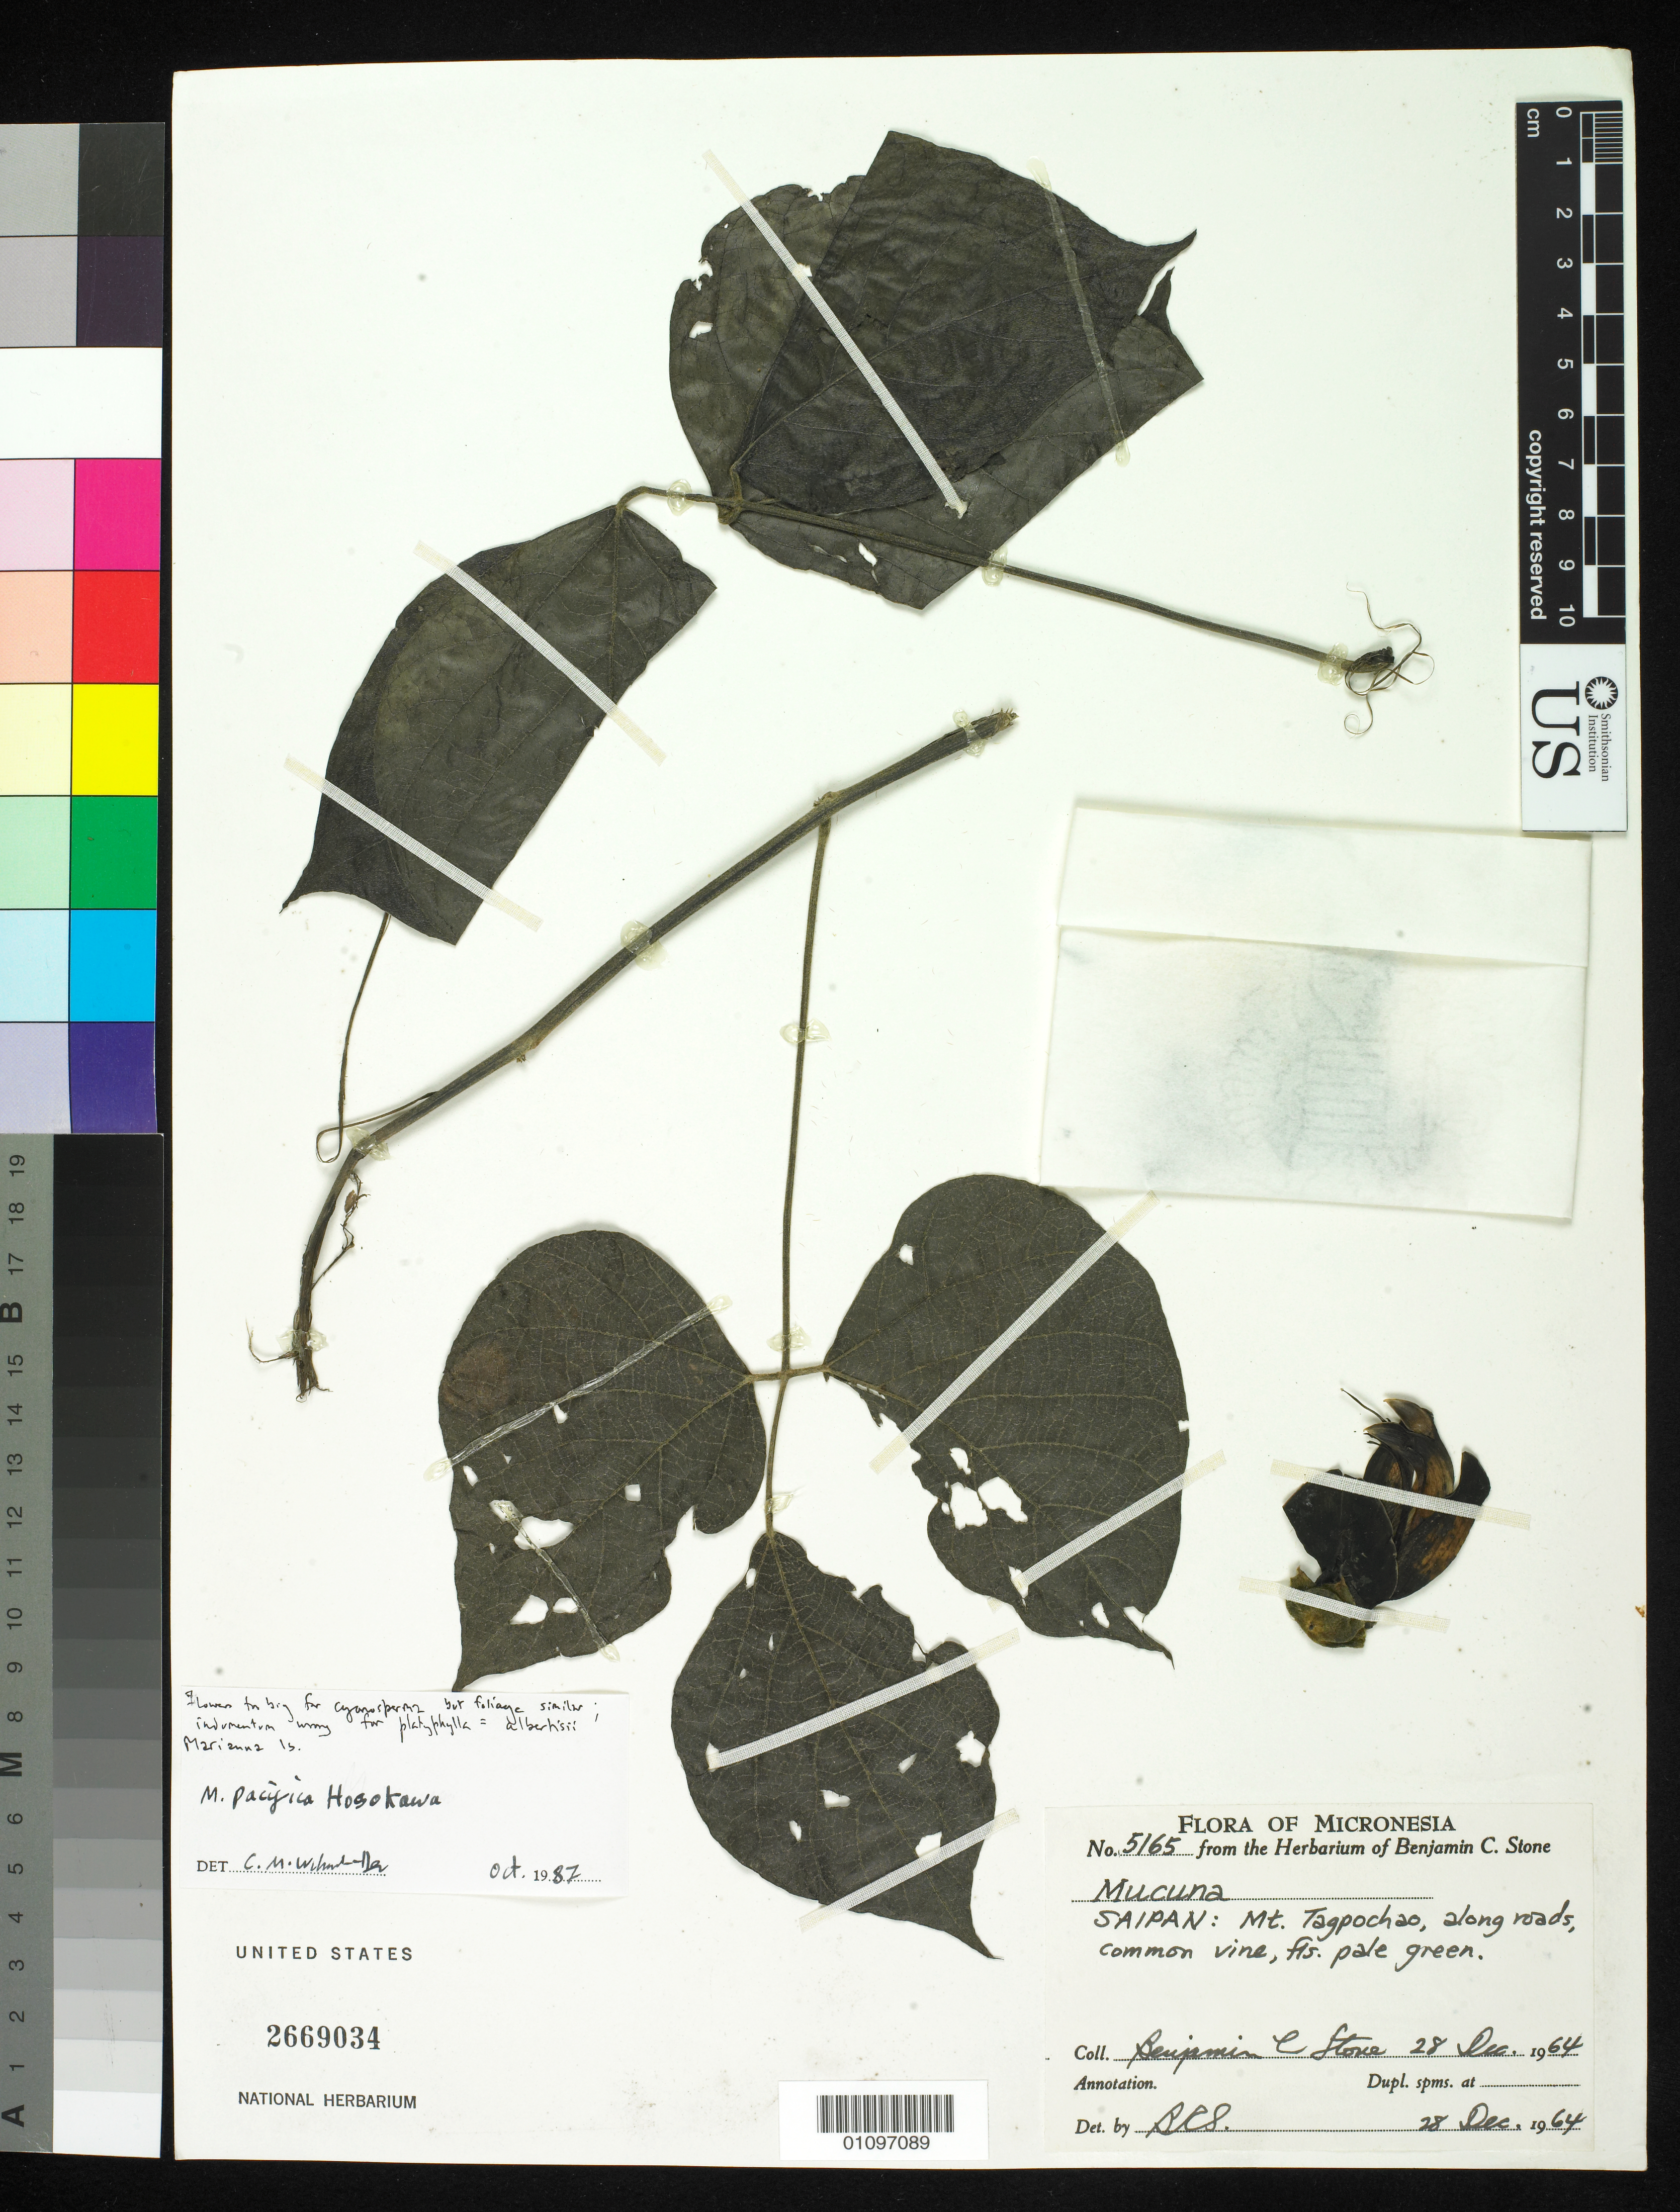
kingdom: Plantae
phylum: Tracheophyta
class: Magnoliopsida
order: Fabales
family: Fabaceae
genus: Mucuna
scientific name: Mucuna pacifica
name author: Hosok.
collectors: B. C. Stone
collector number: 5165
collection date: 1964-12-28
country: Northern Mariana Islands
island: Saipan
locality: Mt. Tagpochao, along roads.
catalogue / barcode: US 2669034